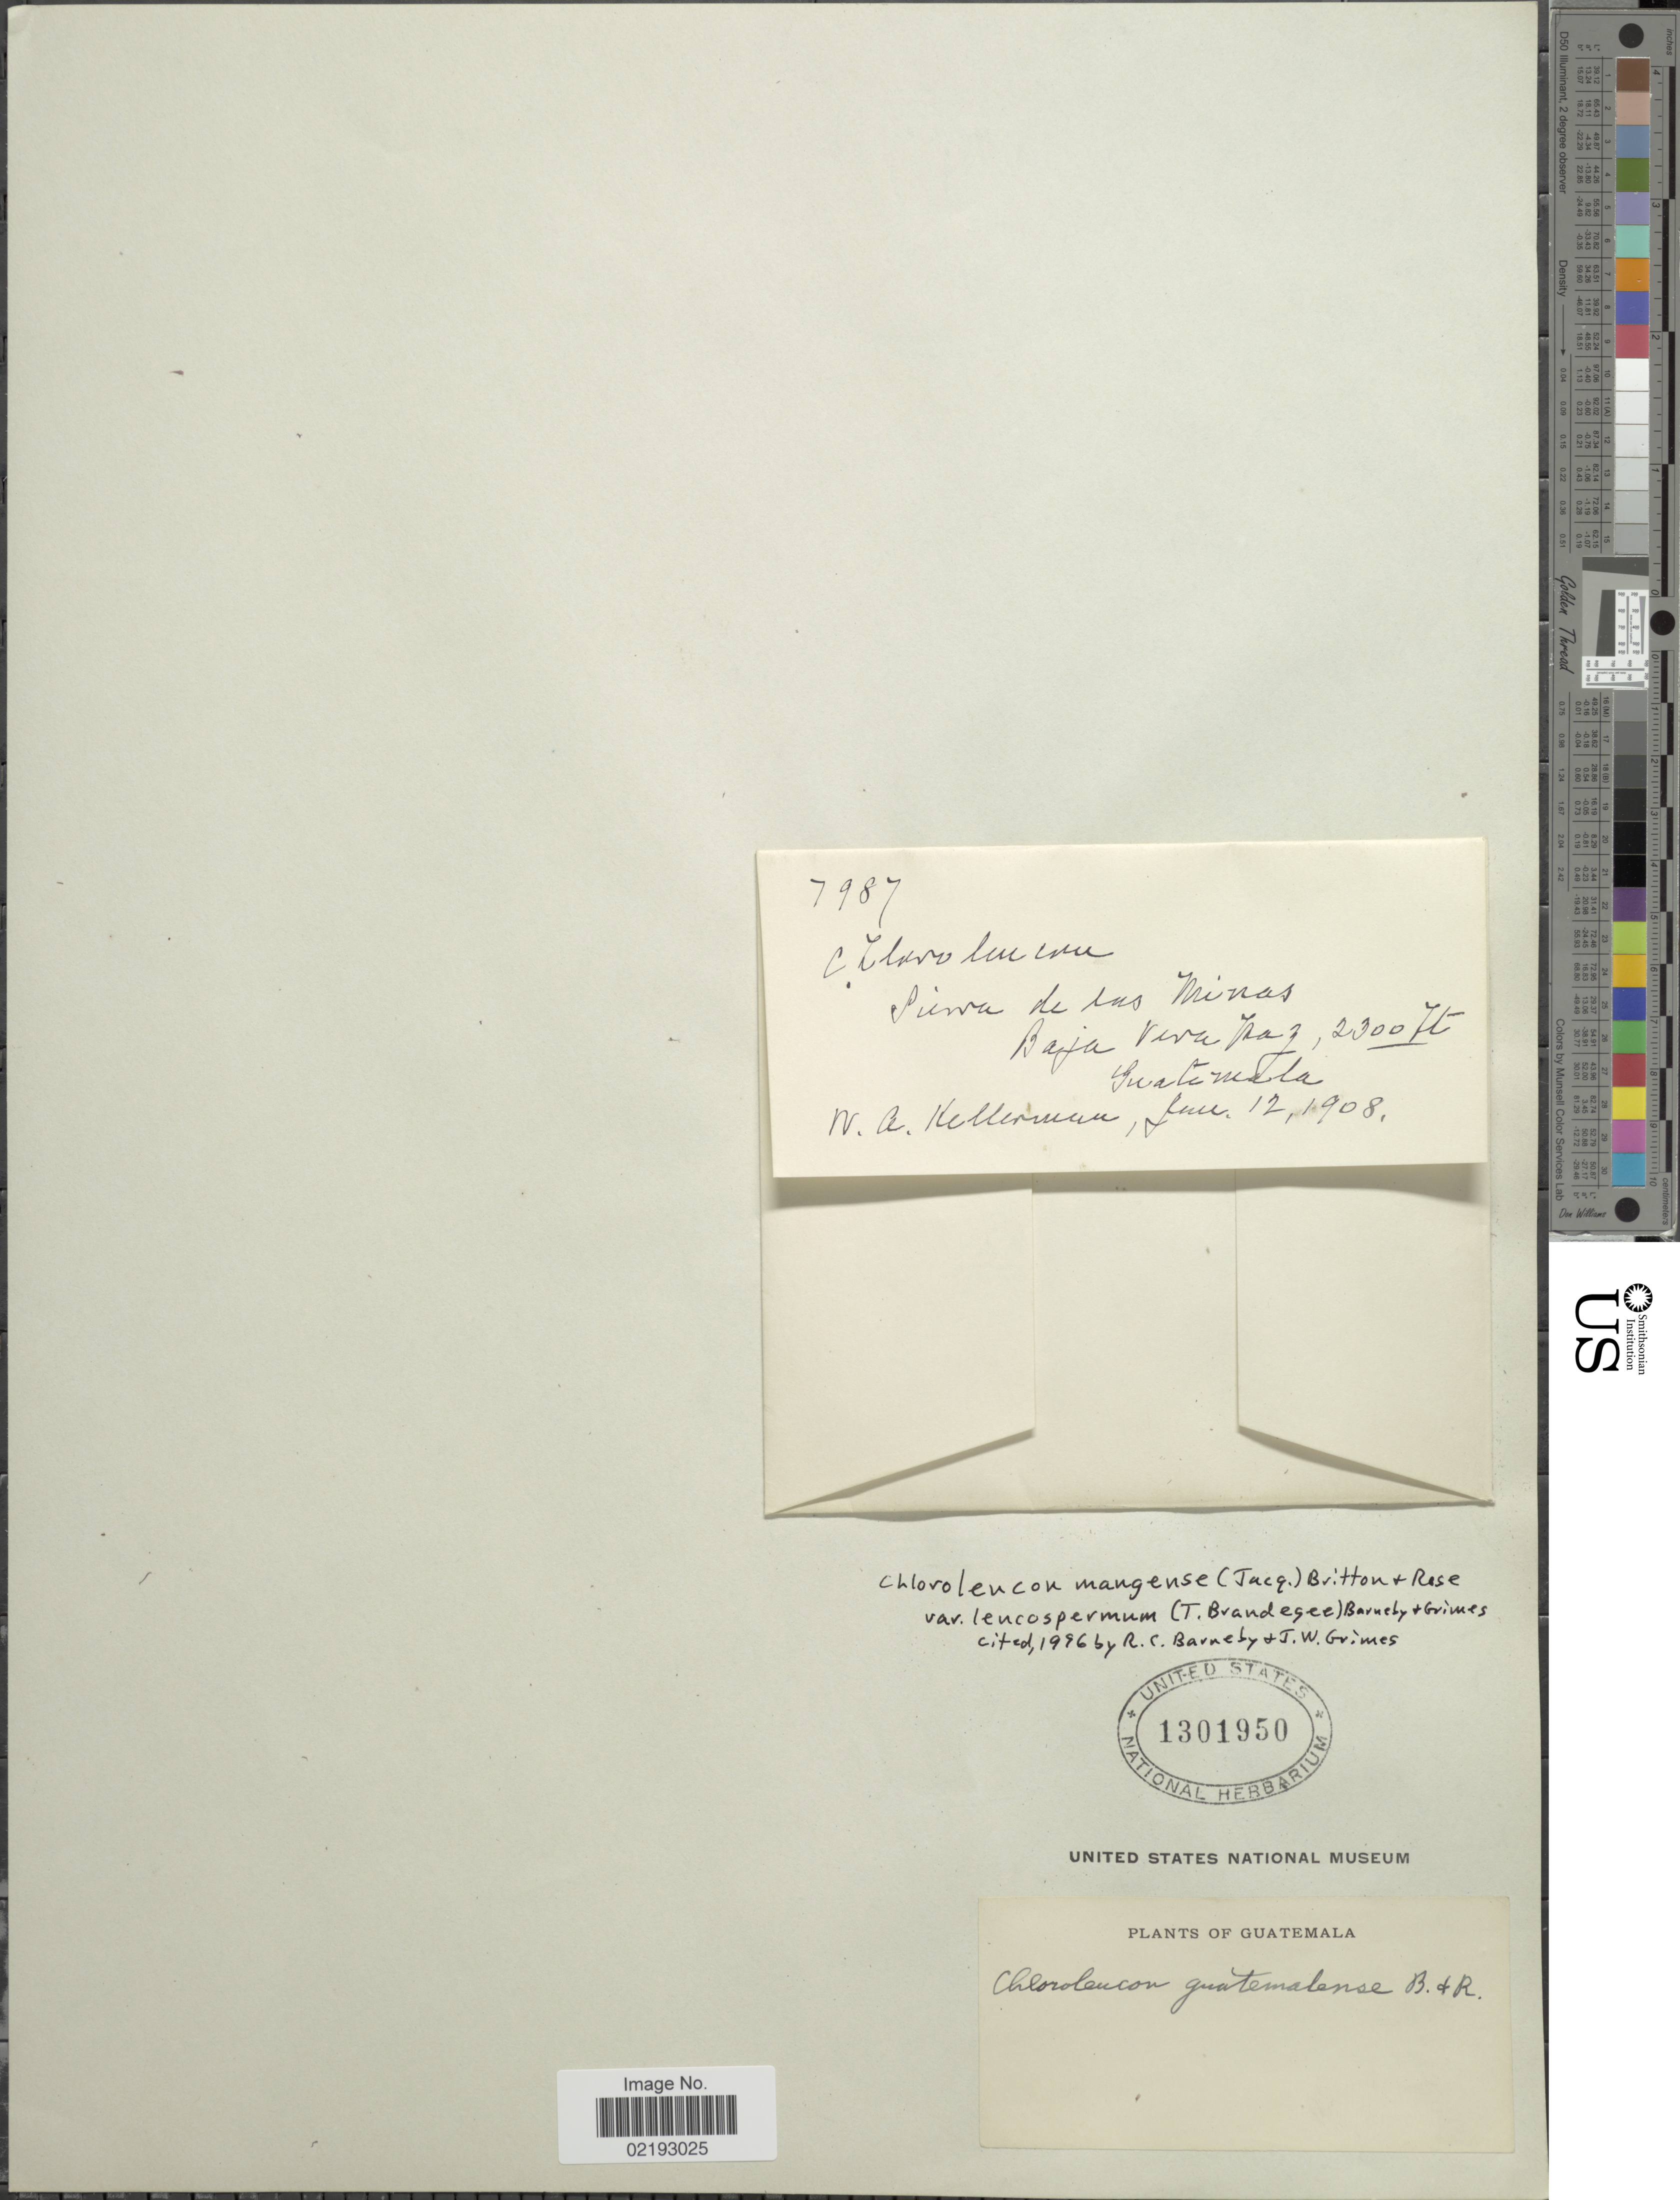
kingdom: Plantae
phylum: Tracheophyta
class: Magnoliopsida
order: Fabales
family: Fabaceae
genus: Chloroleucon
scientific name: Chloroleucon mangense var. leucospermum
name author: (Brandegee) Barneby & J.W. Grimes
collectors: W. Kellerman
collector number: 7987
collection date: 1908-06-12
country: Guatemala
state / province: Baja Verapaz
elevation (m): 701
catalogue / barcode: US 1301950